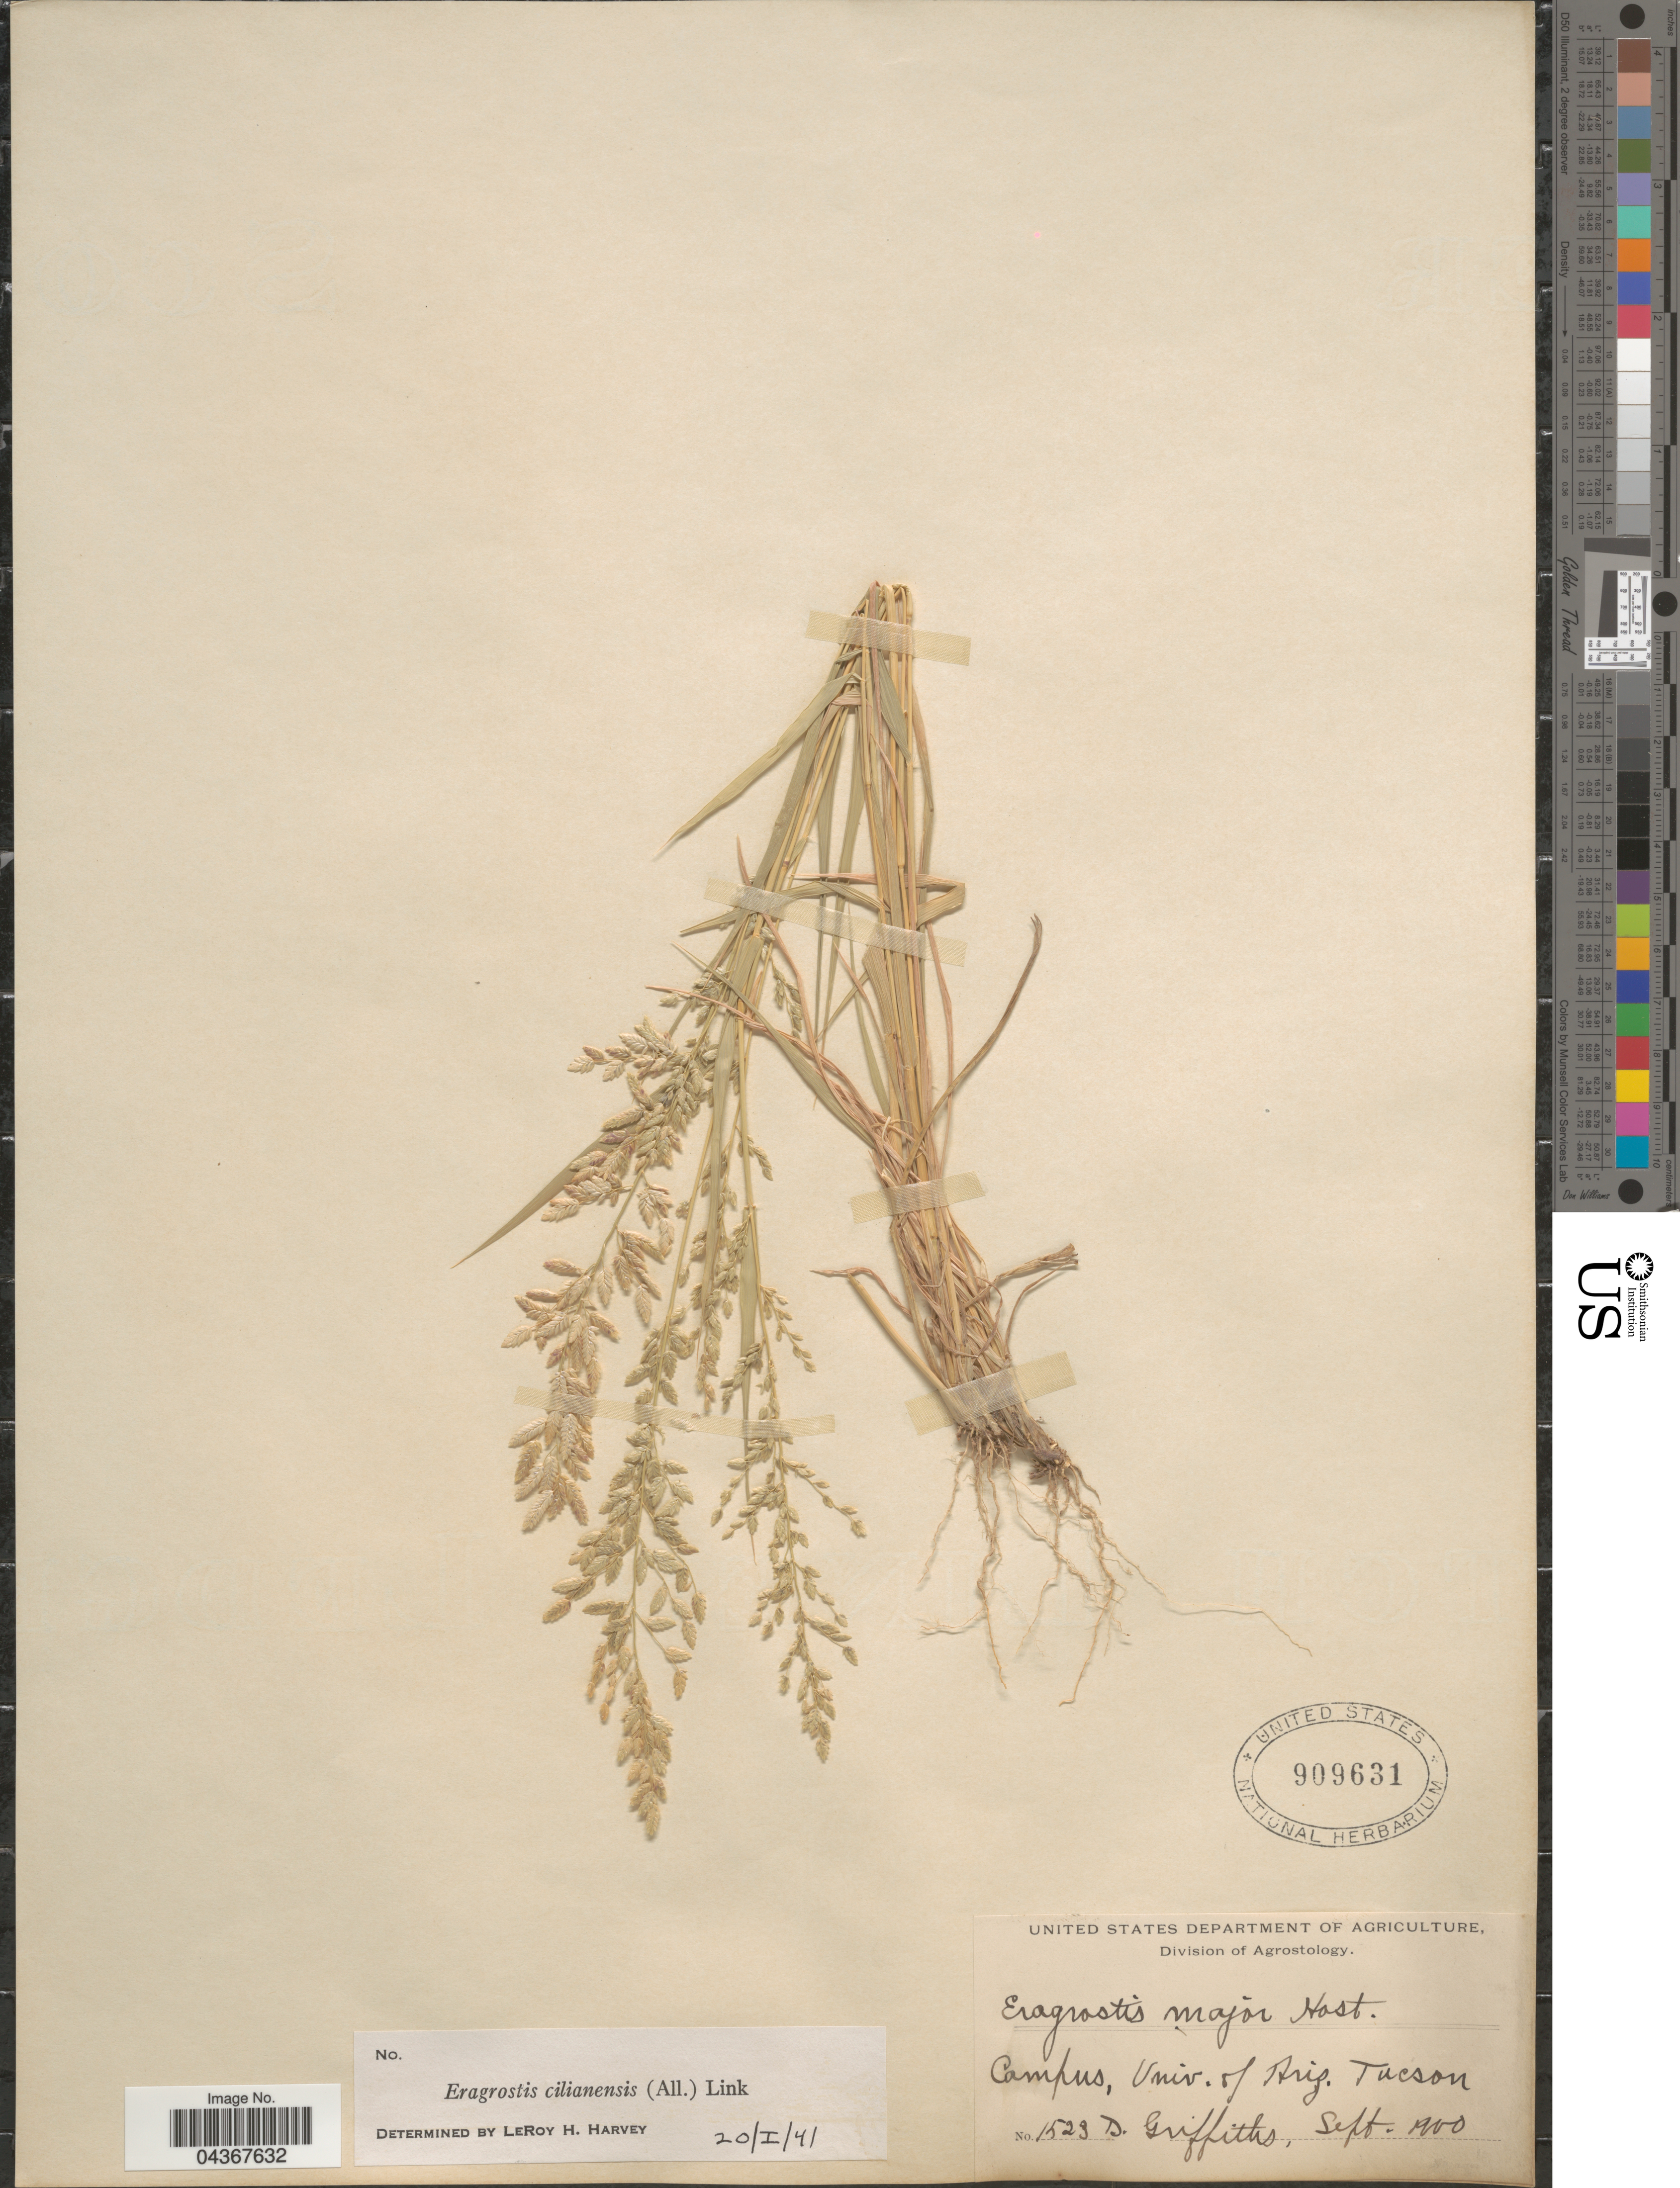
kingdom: Plantae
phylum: Tracheophyta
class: Liliopsida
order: Poales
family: Poaceae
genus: Eragrostis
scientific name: Eragrostis cilianensis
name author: (Bellardi) Vignolo ex Janch.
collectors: D. Griffiths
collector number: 1523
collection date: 1900-09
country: United States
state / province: Arizona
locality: Campus, Univ. of Ariz. Tucson.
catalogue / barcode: US 909631